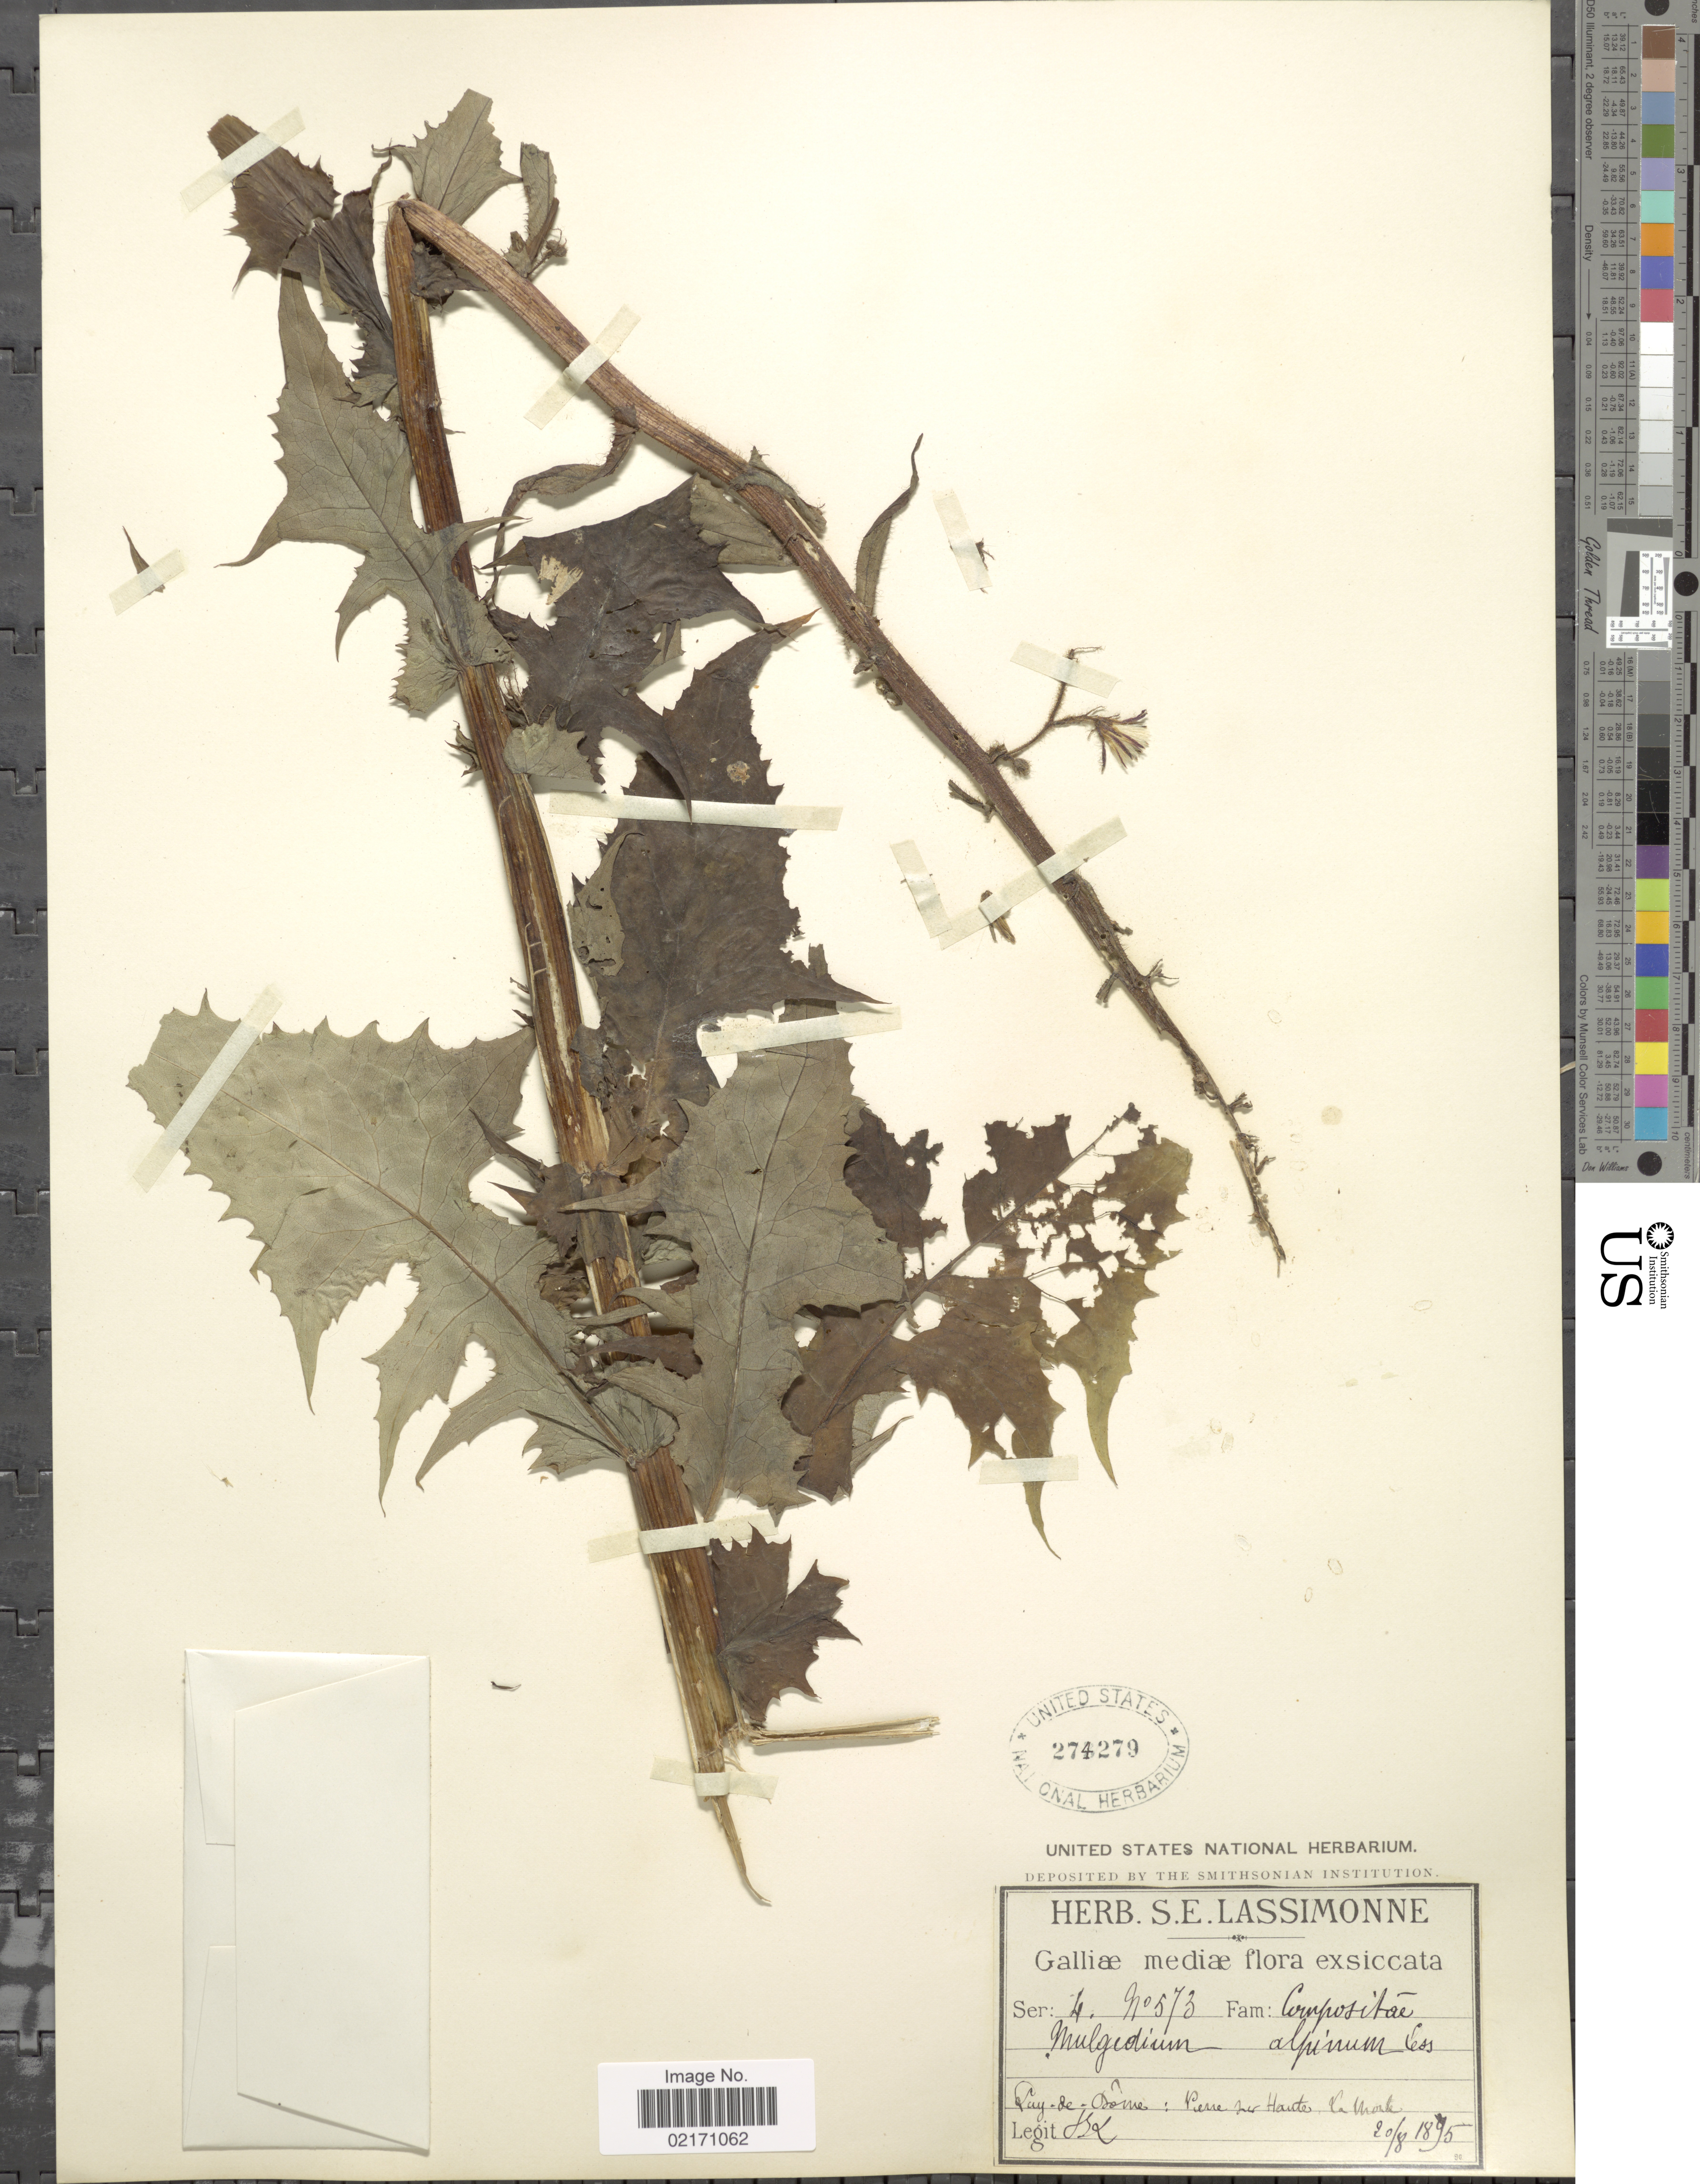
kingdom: Plantae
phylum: Tracheophyta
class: Magnoliopsida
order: Asterales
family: Asteraceae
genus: Lactuca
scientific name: Lactuca alpina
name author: (L.) A. Gray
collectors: S. Lassimonne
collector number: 573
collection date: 1895-08-20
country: France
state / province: Auvergne-Rhône-Alpes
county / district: Puy-de-Dôme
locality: Galliæ mediæ [Central France]. Puy-de-Dôme: Pierre sur Haute, La Morte.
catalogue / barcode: US 274279